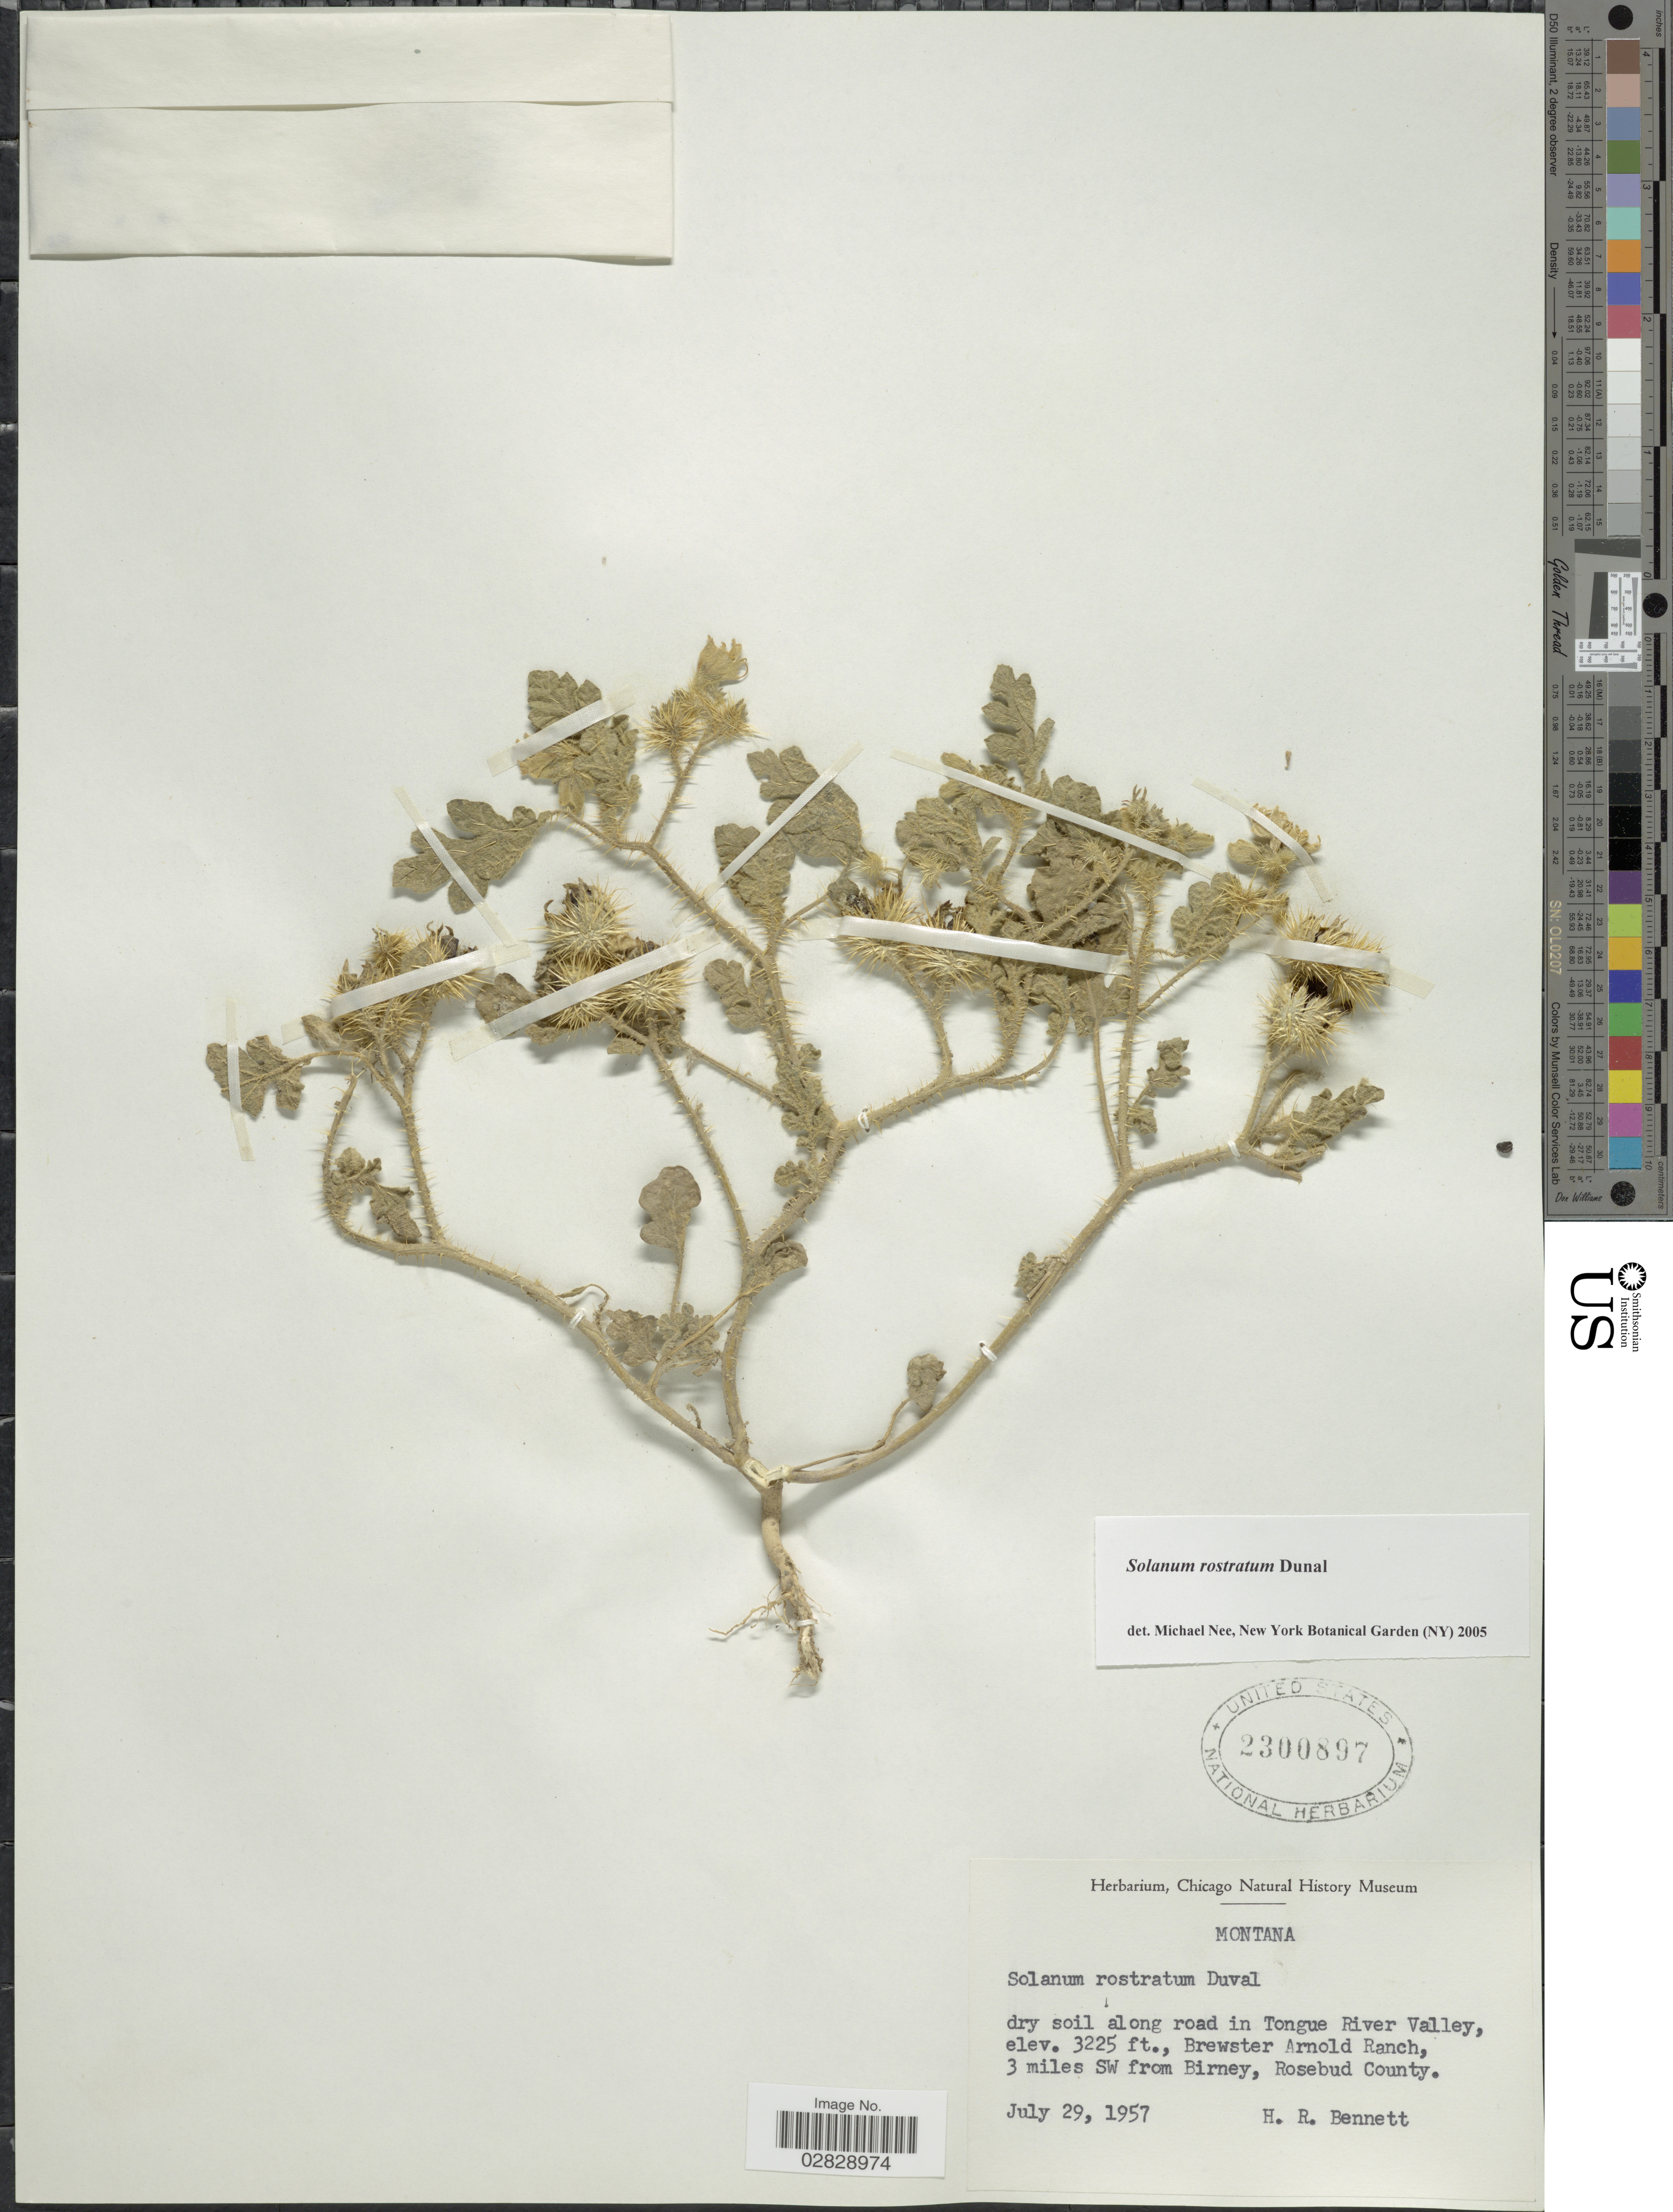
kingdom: Plantae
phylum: Tracheophyta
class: Magnoliopsida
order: Solanales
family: Solanaceae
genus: Solanum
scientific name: Solanum rostratum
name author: Dunal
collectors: H. R. Bennett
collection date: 1957-07-29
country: United States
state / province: Montana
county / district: Rosebud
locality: Dry soil along road in Tongue River Valley, Brewster Arnold Ranch, 3 miles SW from Birney.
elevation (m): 983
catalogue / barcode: US 2300897